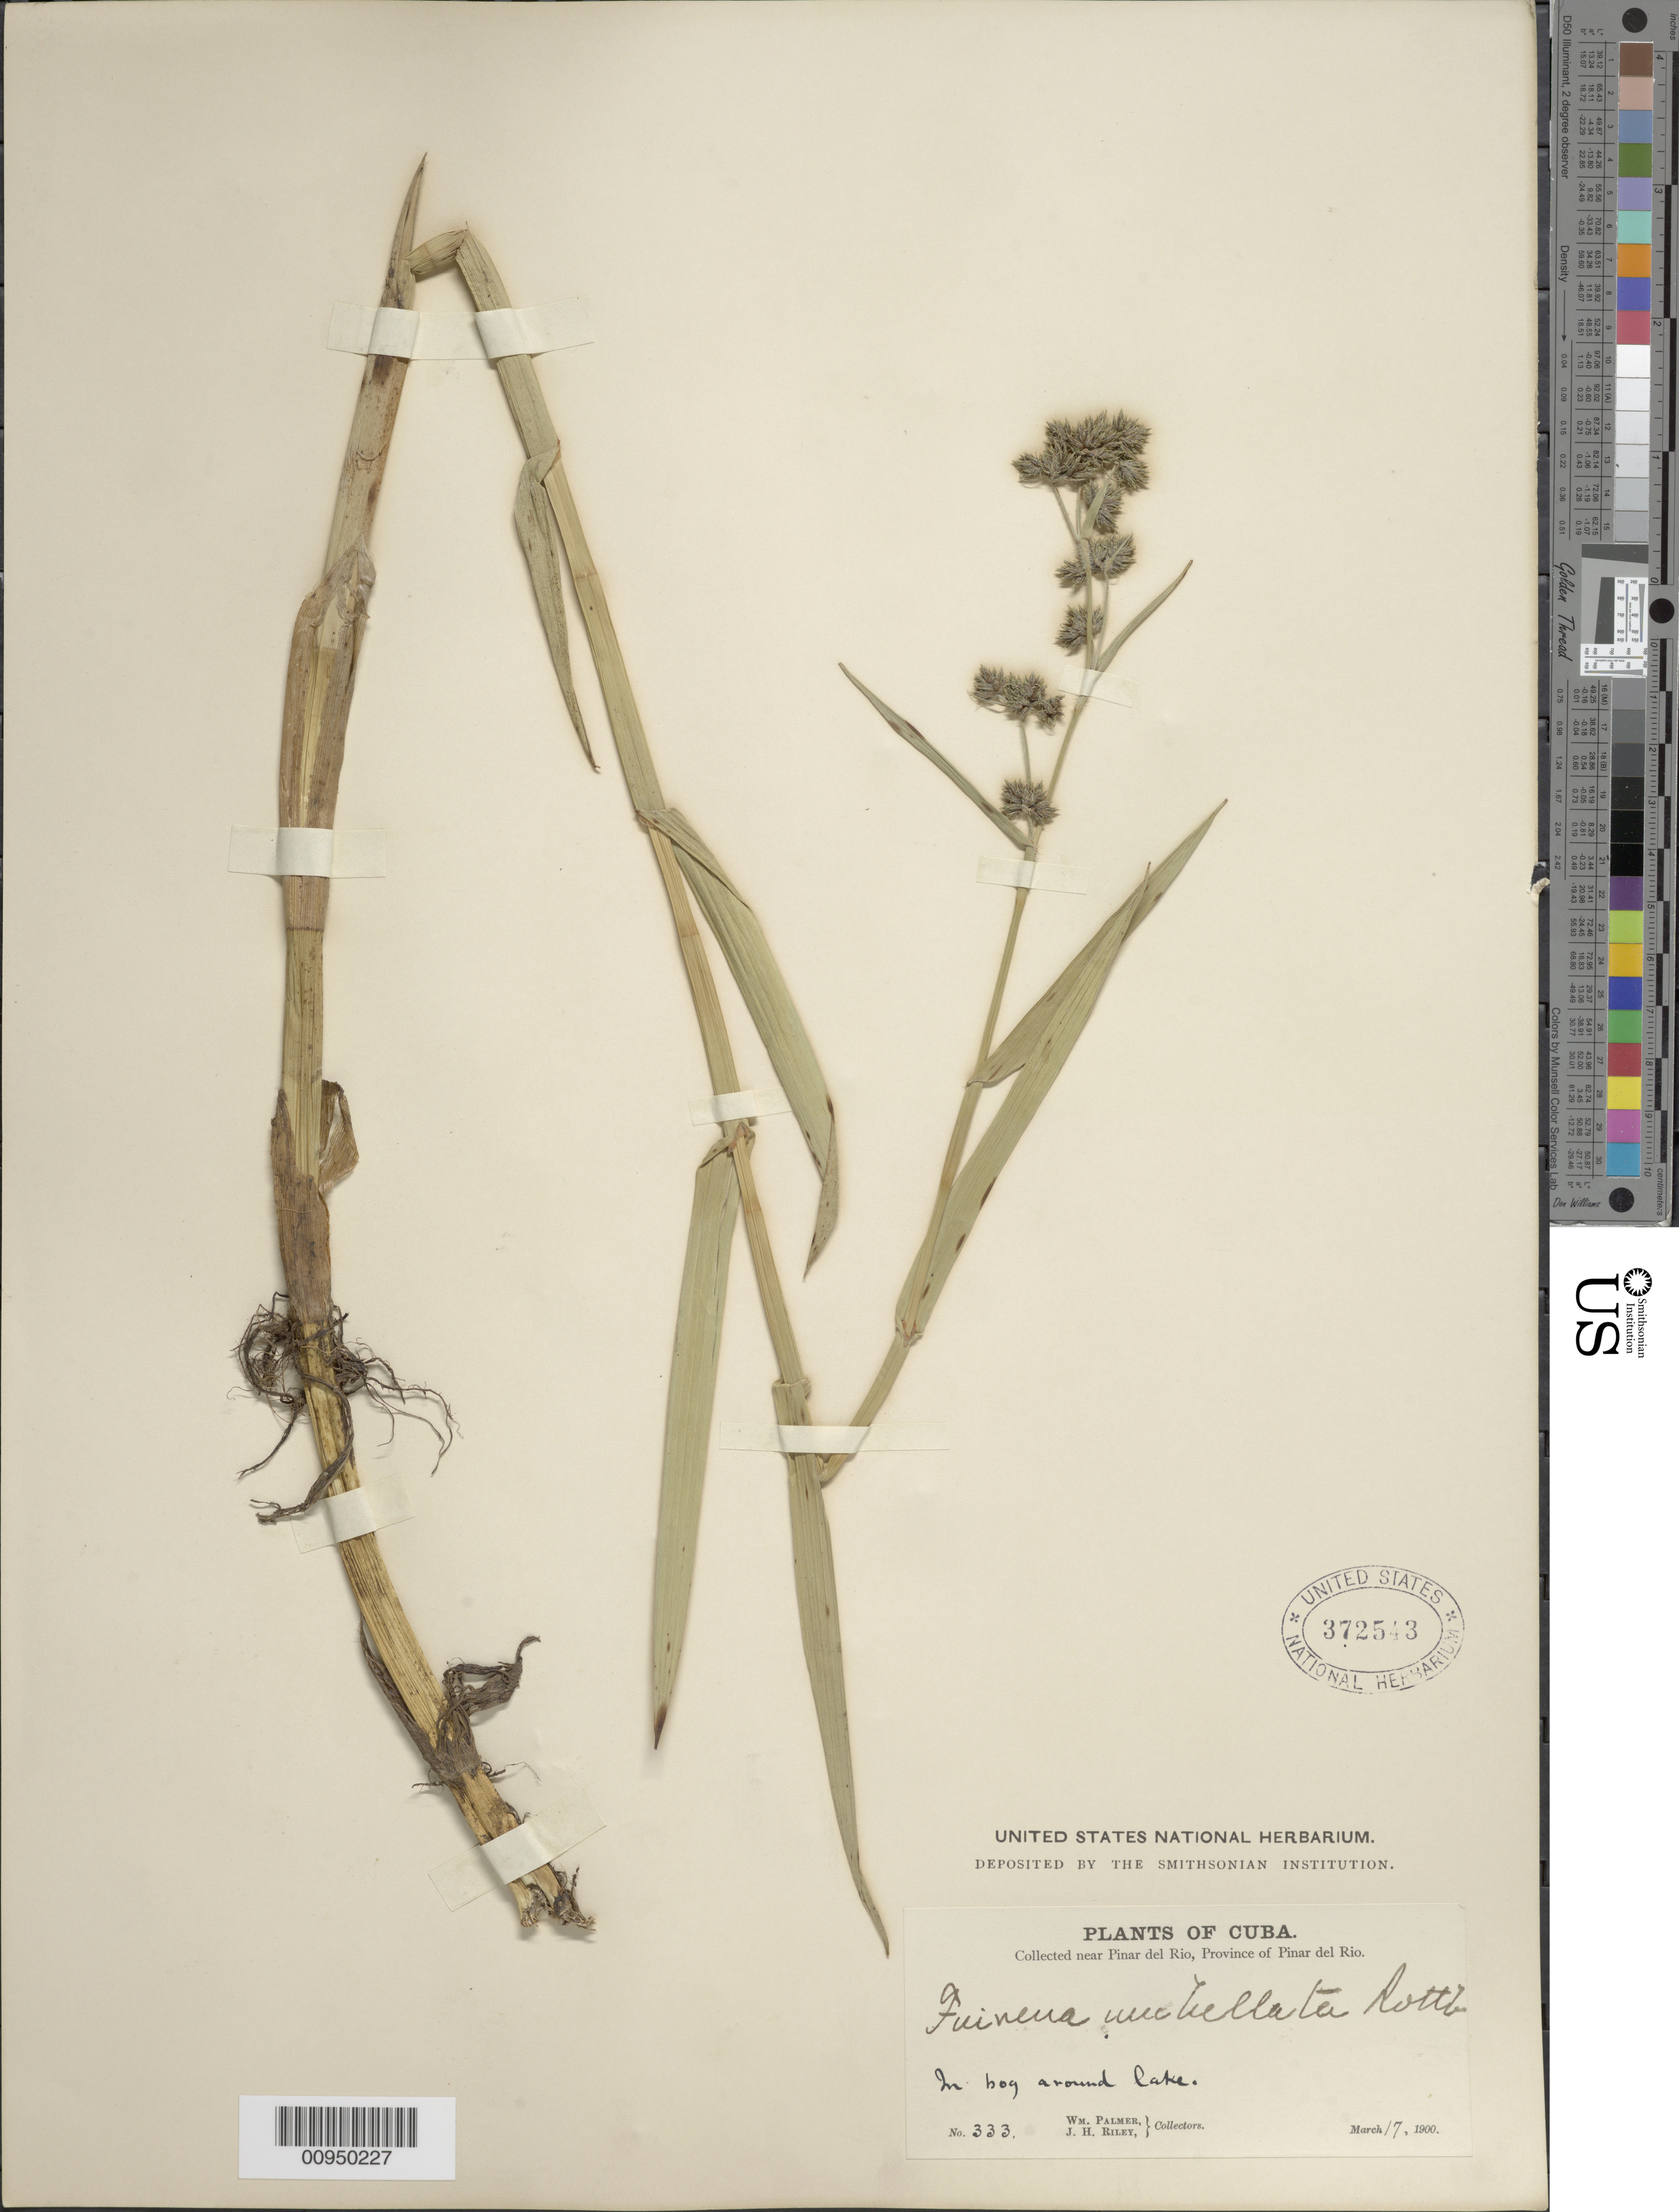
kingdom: Plantae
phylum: Tracheophyta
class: Liliopsida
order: Poales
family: Cyperaceae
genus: Fuirena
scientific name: Fuirena umbellata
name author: Rottb.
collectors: W. Palmer & J. H. Riley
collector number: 333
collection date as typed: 17 Mar 1900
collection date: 1900-03-17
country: Cuba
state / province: Pinar del Rio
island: Cuba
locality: Bog near lake near Pinar del Rio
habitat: In bog near lake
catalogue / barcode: US 372543